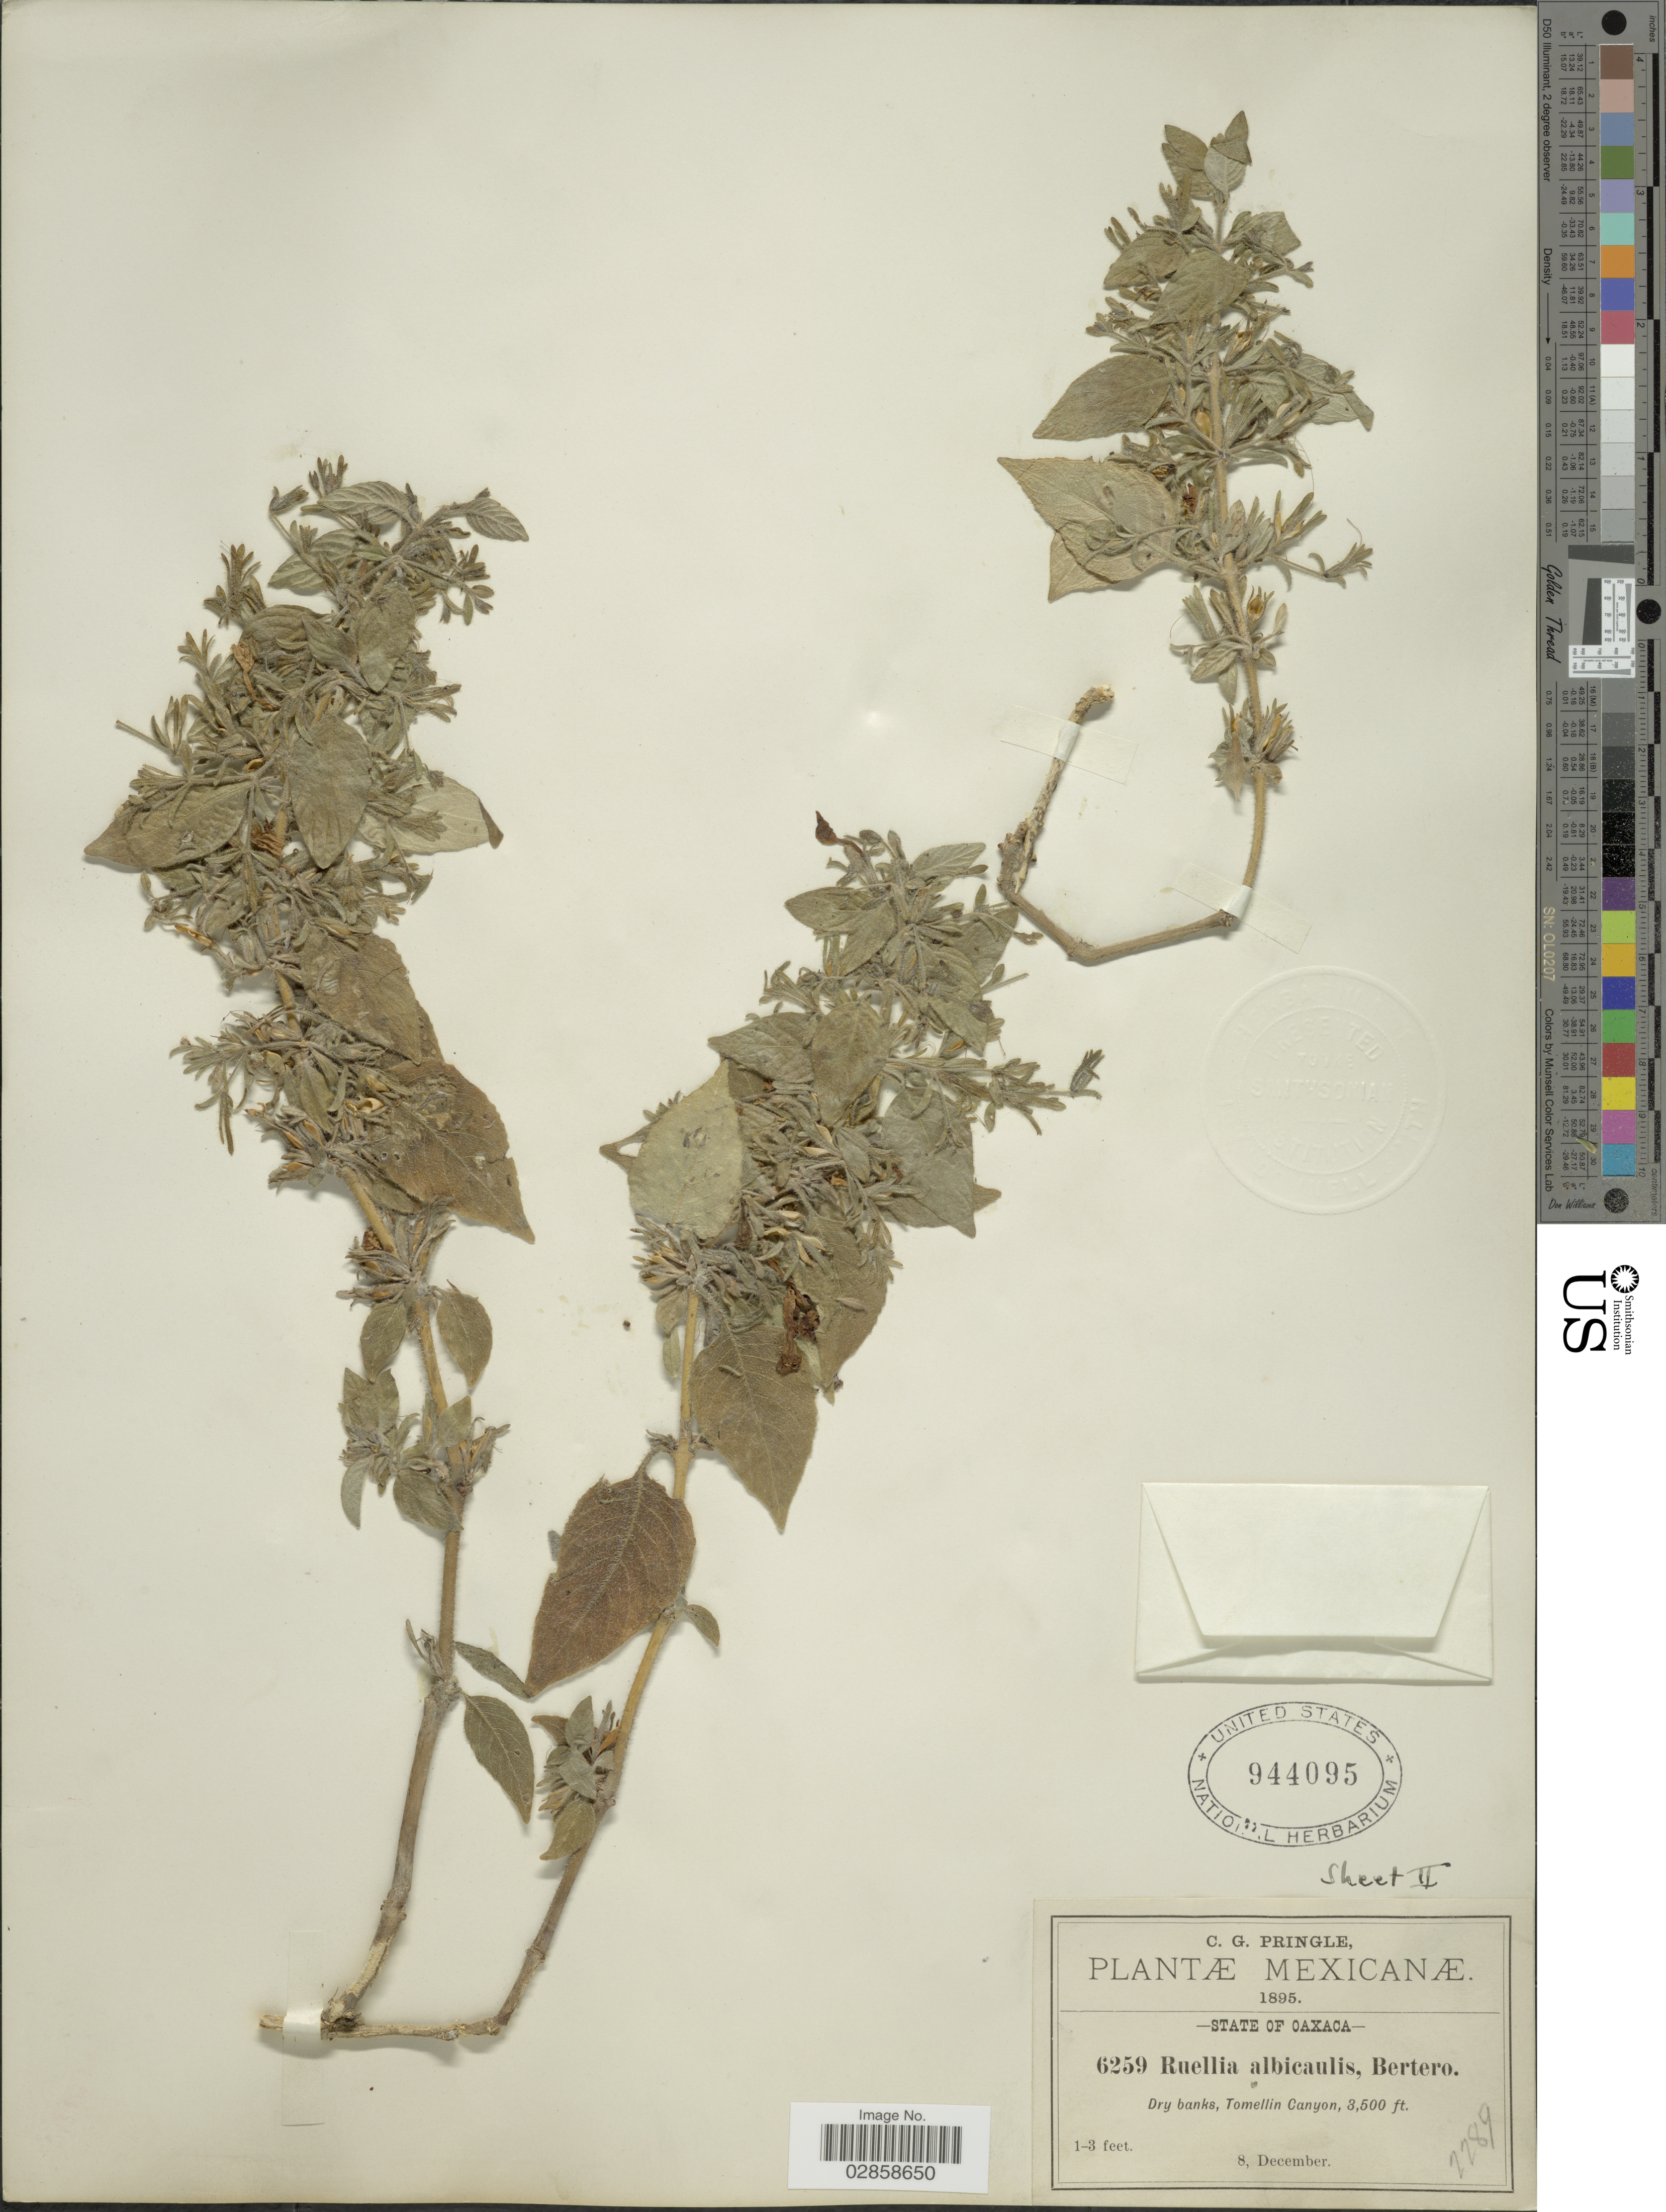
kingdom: Plantae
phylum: Tracheophyta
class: Magnoliopsida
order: Lamiales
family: Acanthaceae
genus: Ruellia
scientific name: Ruellia inundata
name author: Kunth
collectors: C. G. Pringle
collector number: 6259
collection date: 1895-12-08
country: Mexico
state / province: Oaxaca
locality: Dry banks, Tomellin Canyon.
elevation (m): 1067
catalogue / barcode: US 944095